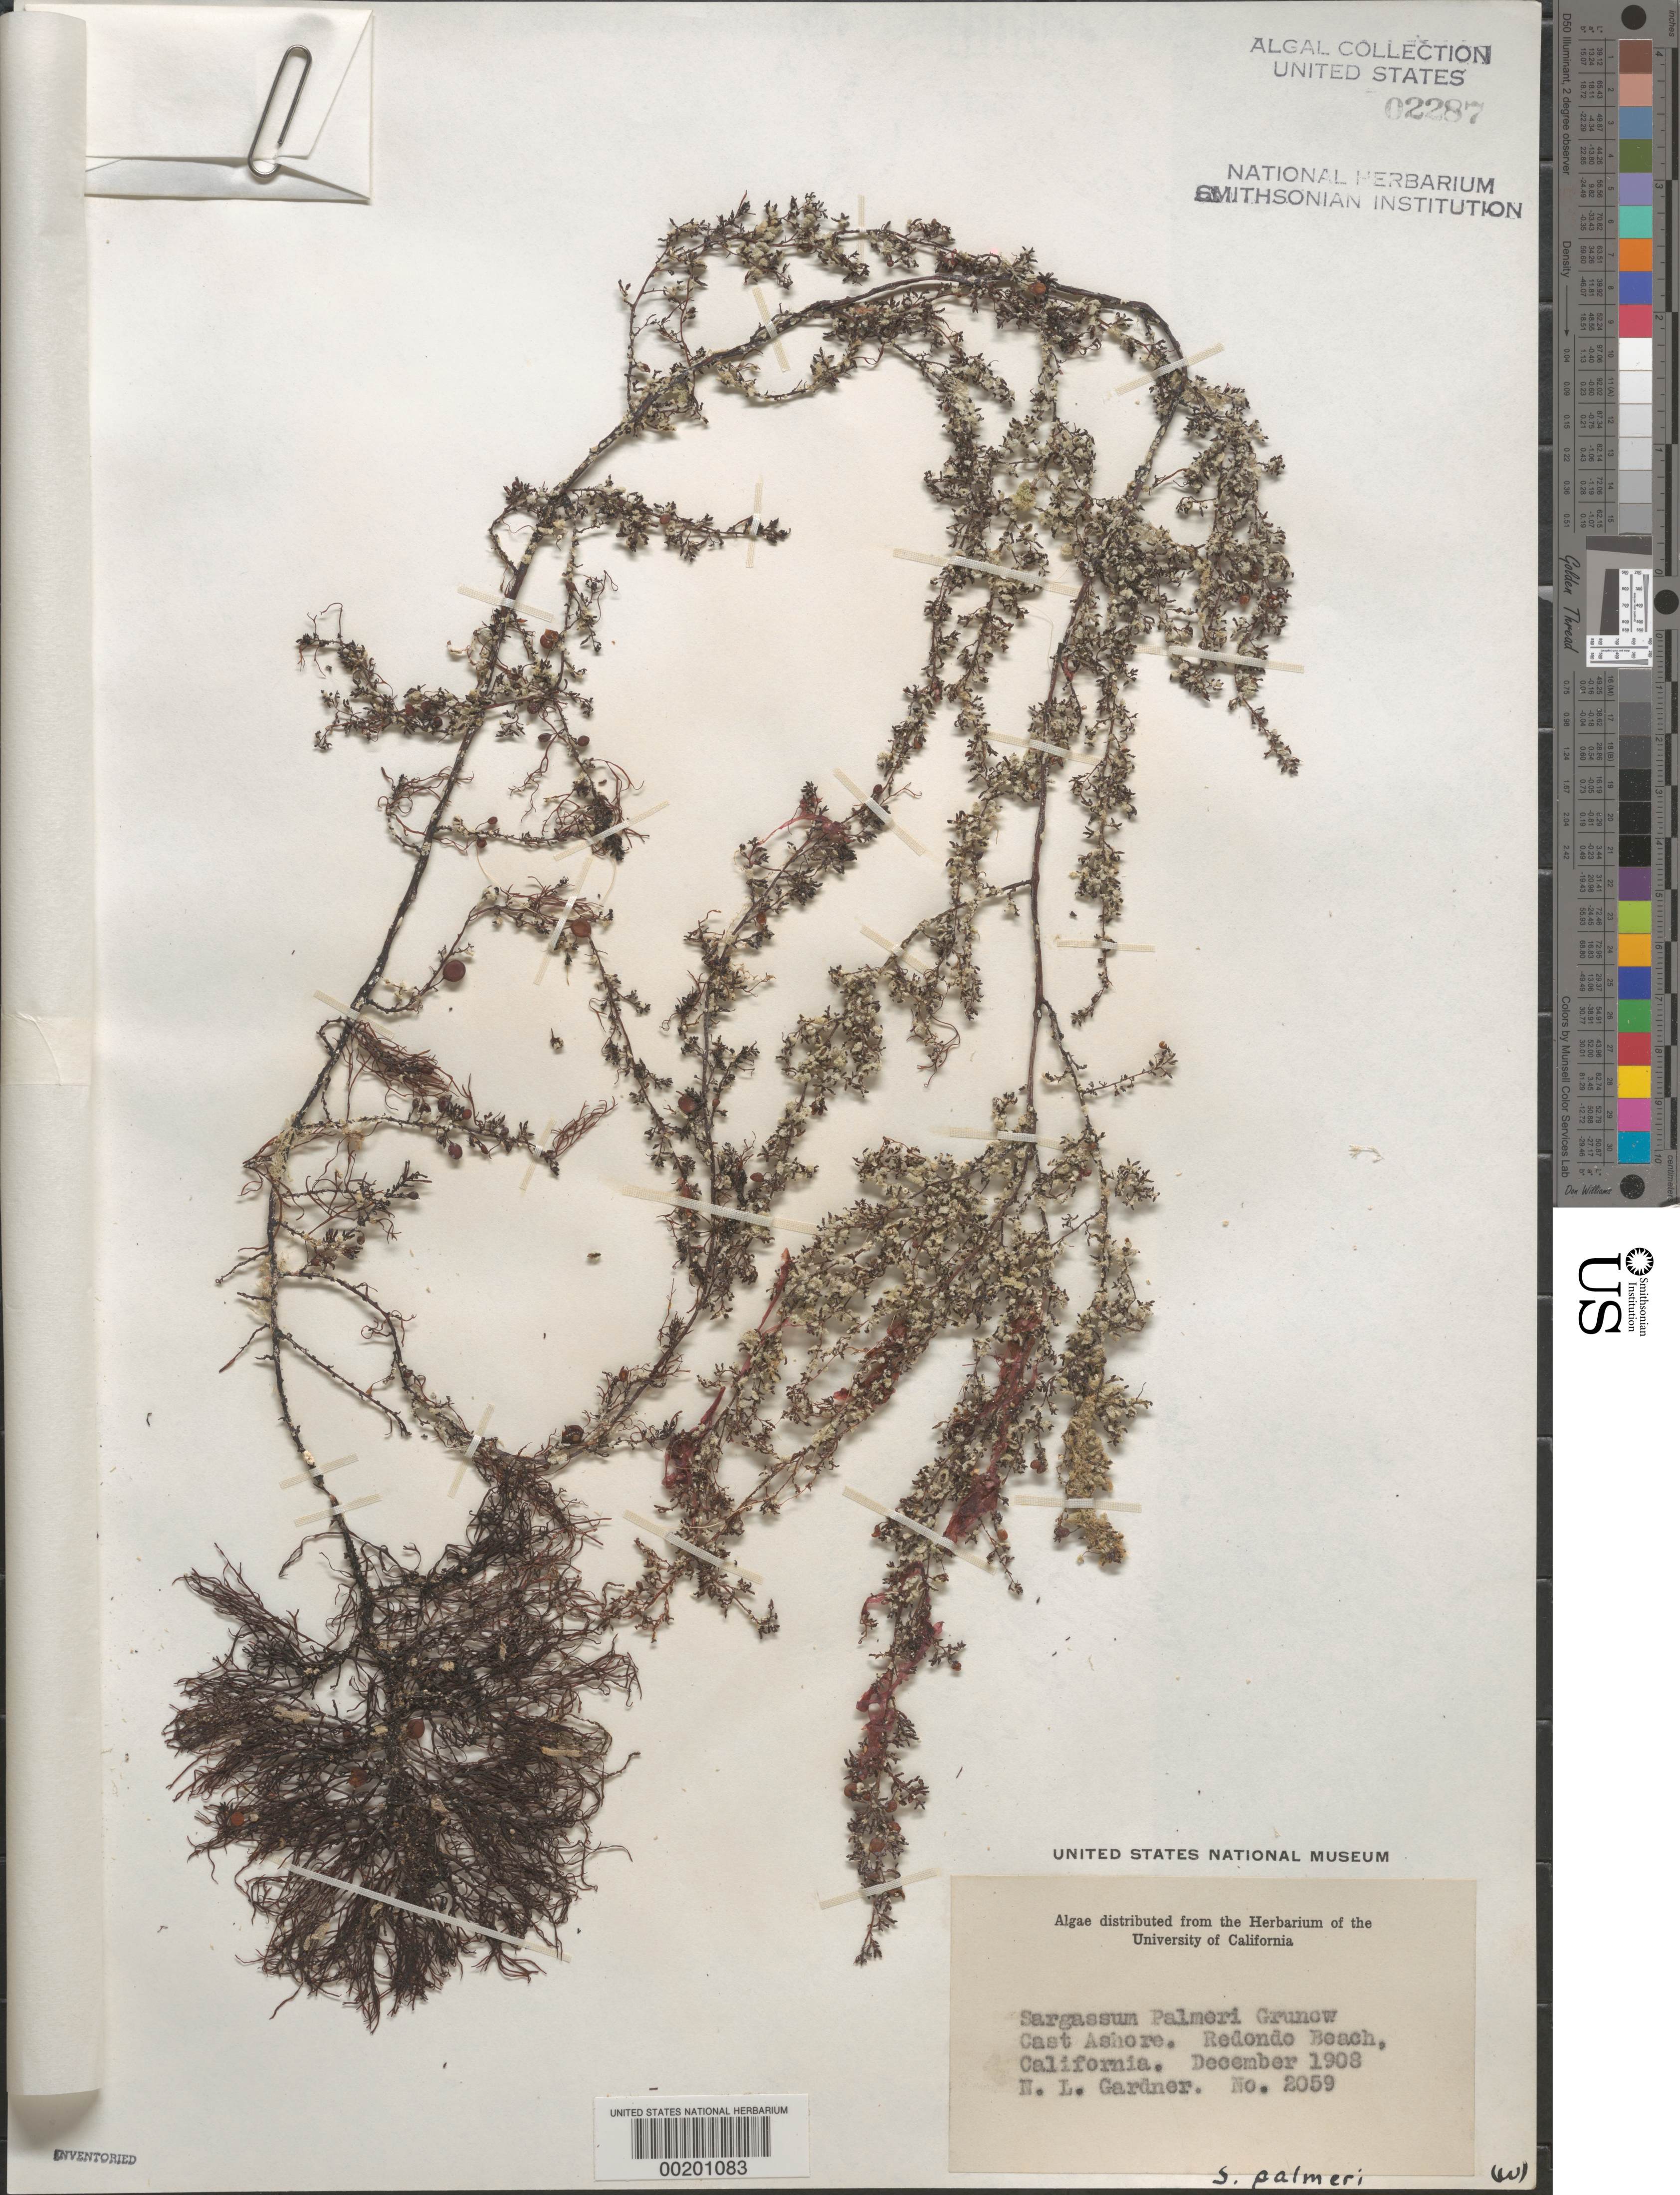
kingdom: Chromista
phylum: Ochrophyta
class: Phaeophyceae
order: Fucales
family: Sargassaceae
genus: Sargassum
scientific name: Sargassum palmeri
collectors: N. Gardner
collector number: NLG 2059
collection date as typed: Dec 1908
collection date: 1908-12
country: United States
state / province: California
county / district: Los Angeles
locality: Redondo Beach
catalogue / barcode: US 2287